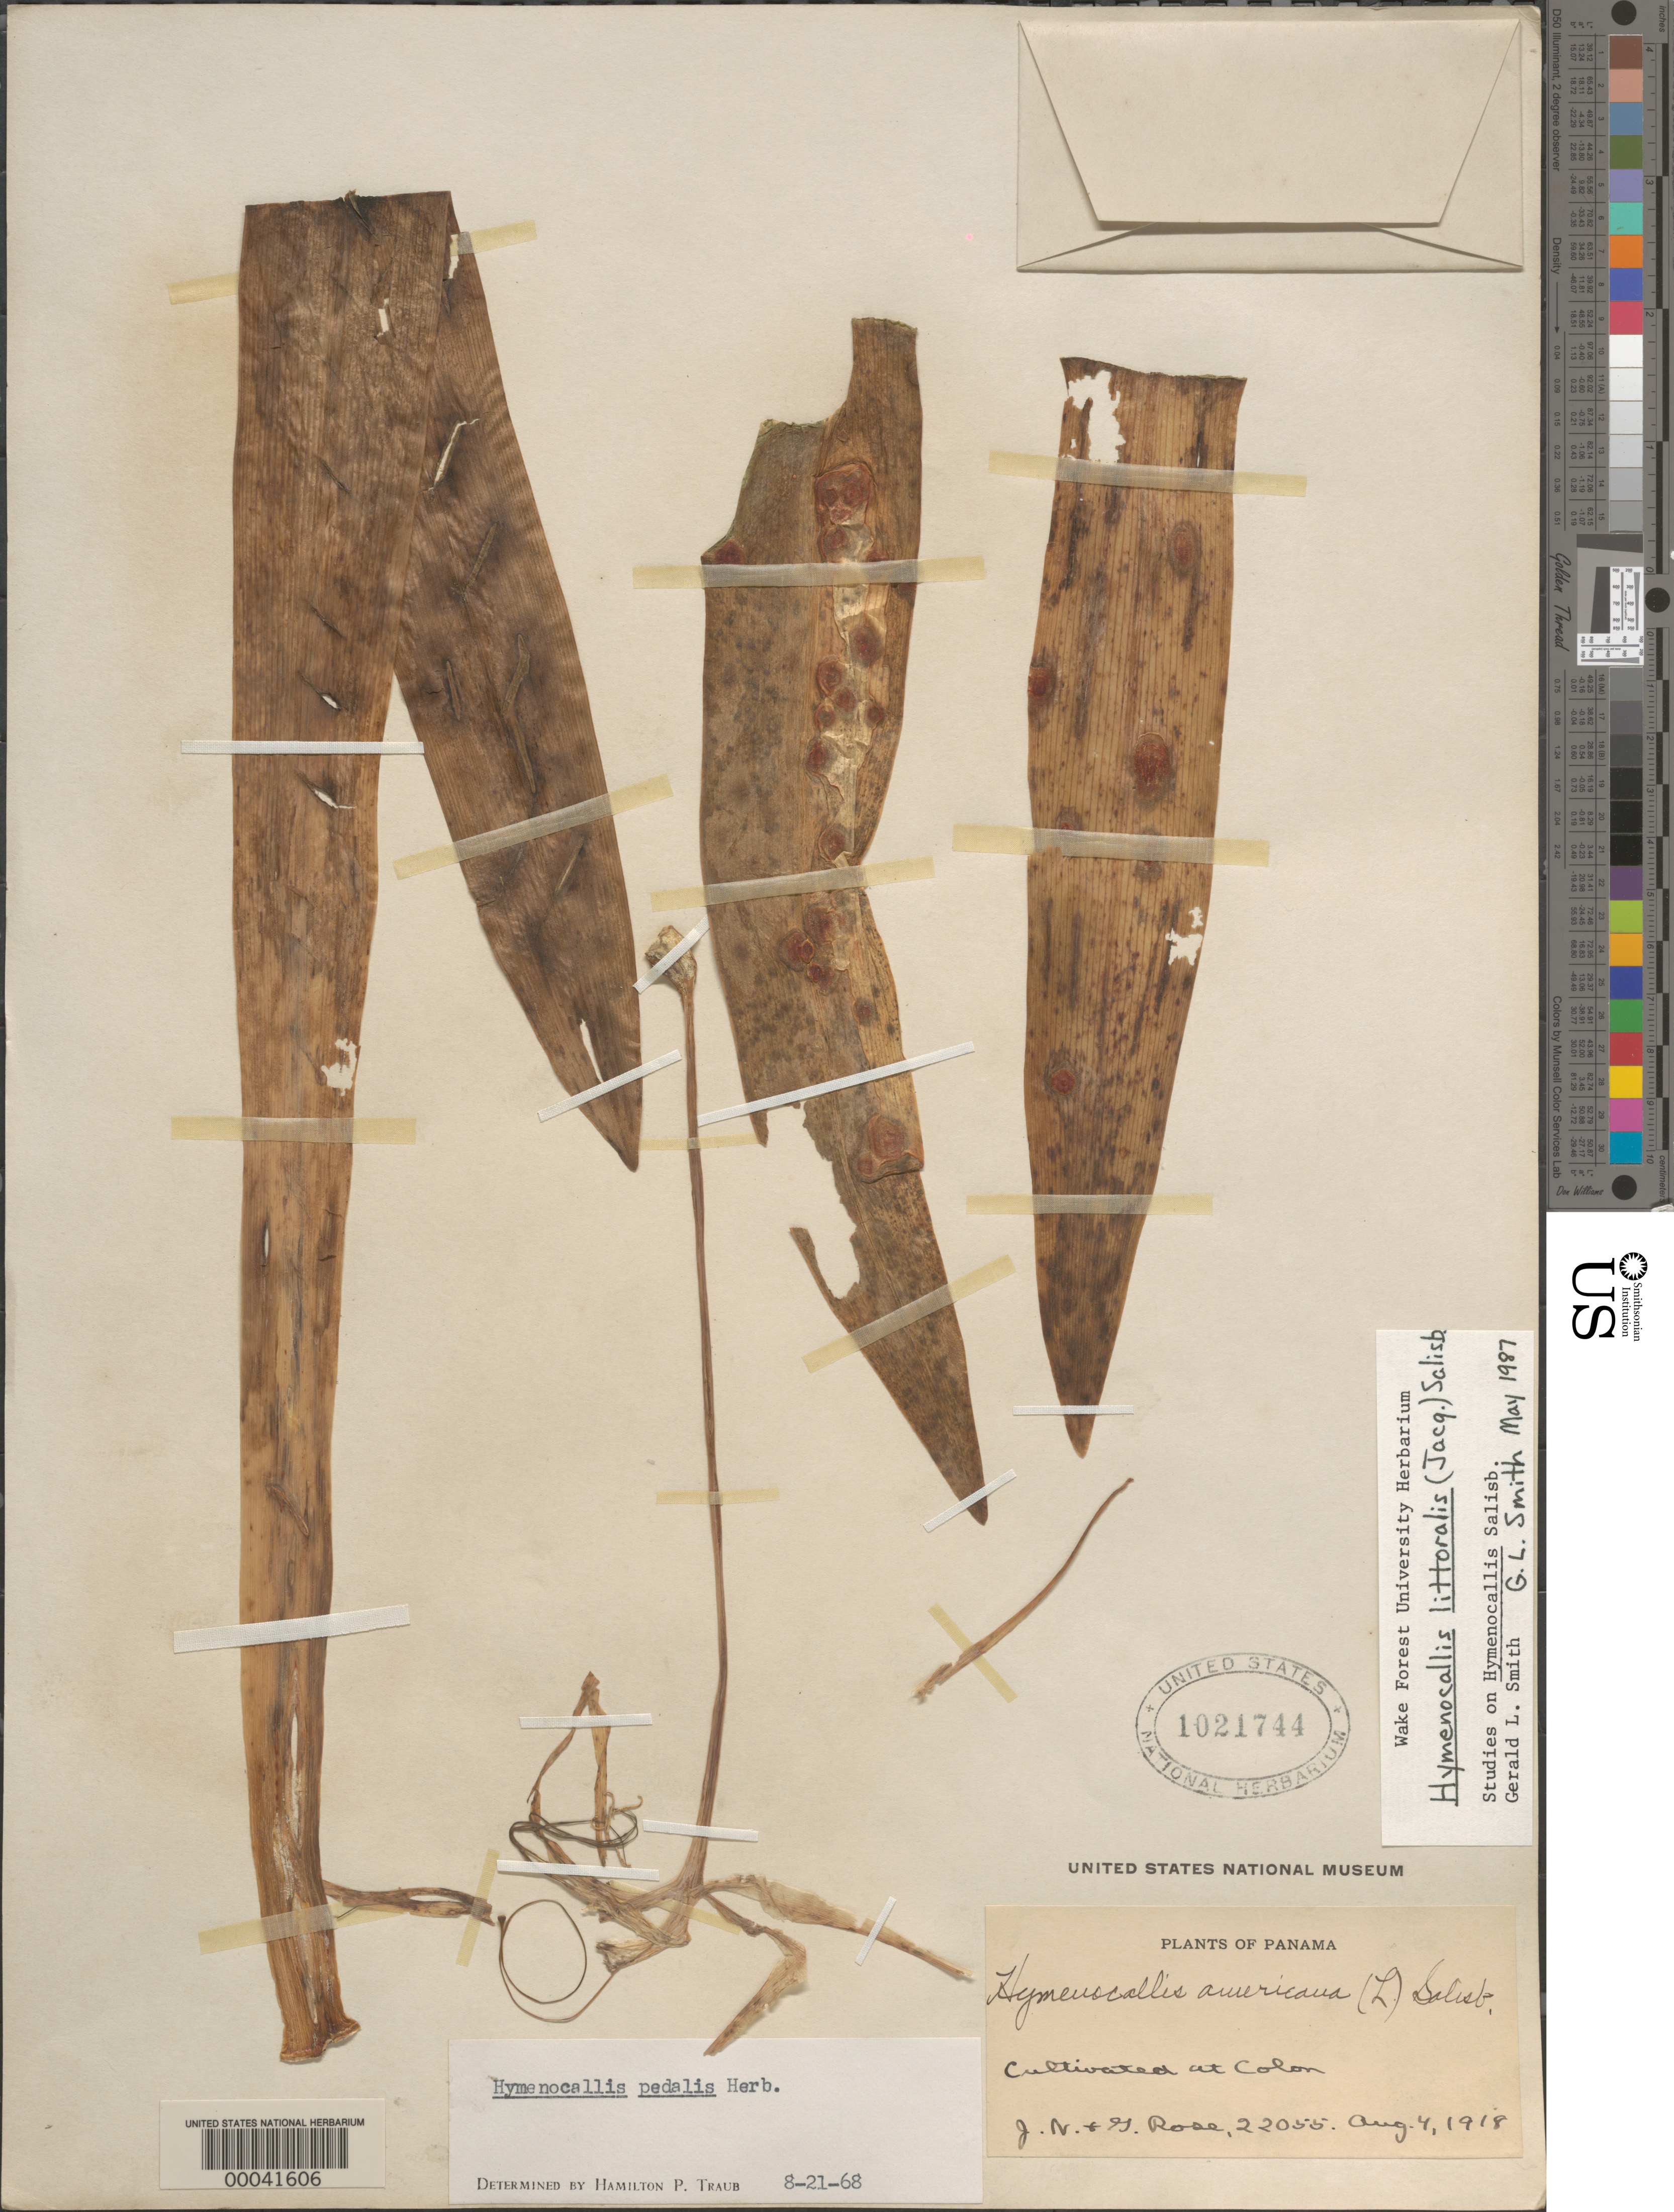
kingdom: Plantae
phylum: Tracheophyta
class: Liliopsida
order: Asparagales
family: Amaryllidaceae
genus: Hymenocallis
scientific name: Hymenocallis littoralis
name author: (Jacq.) Salisb.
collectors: J. N. Rose & G. Rose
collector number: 22055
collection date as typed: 04 Aug 1918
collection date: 1918-08-04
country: Panama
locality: Colon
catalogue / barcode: US 1021744